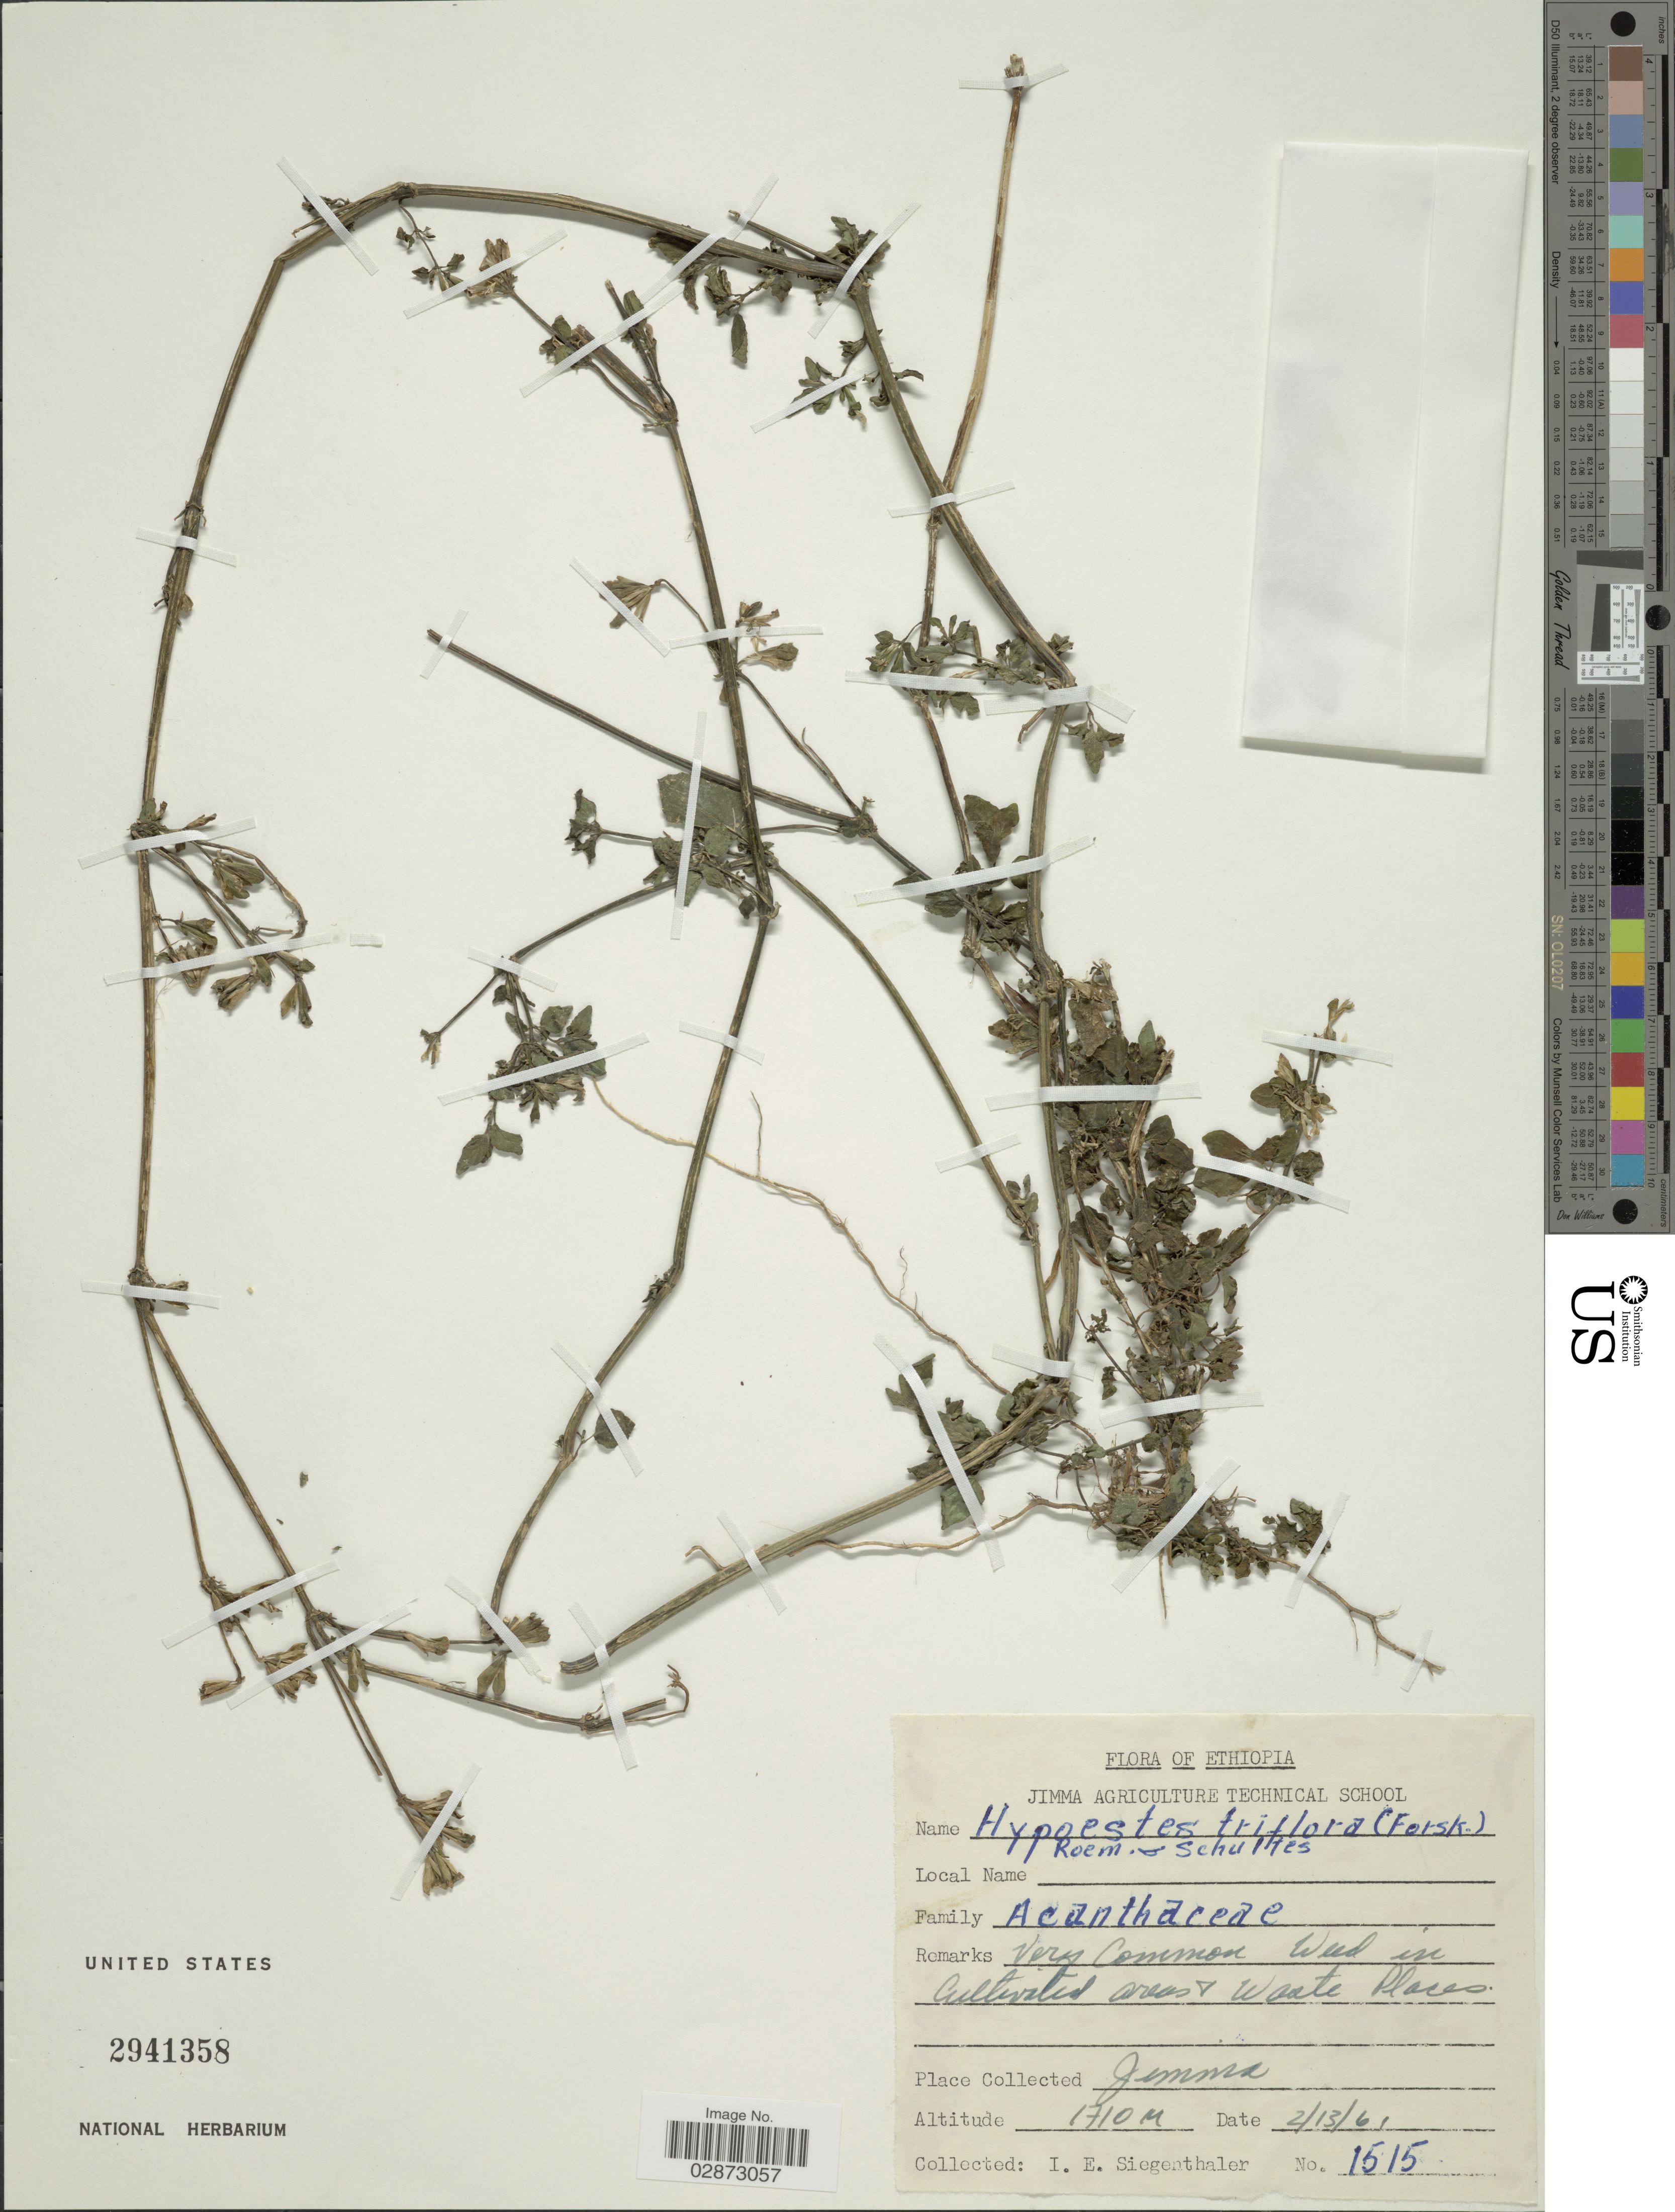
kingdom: Plantae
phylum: Tracheophyta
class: Magnoliopsida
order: Lamiales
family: Acanthaceae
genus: Hypoestes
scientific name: Hypoestes triflora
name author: (Forssk.) Roem. & Schult.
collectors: I. Siegenthaler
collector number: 1515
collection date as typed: Transcribed d/m/y: 13/2/61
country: Ethiopia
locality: Jimma.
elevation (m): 1710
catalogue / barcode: US 2941358